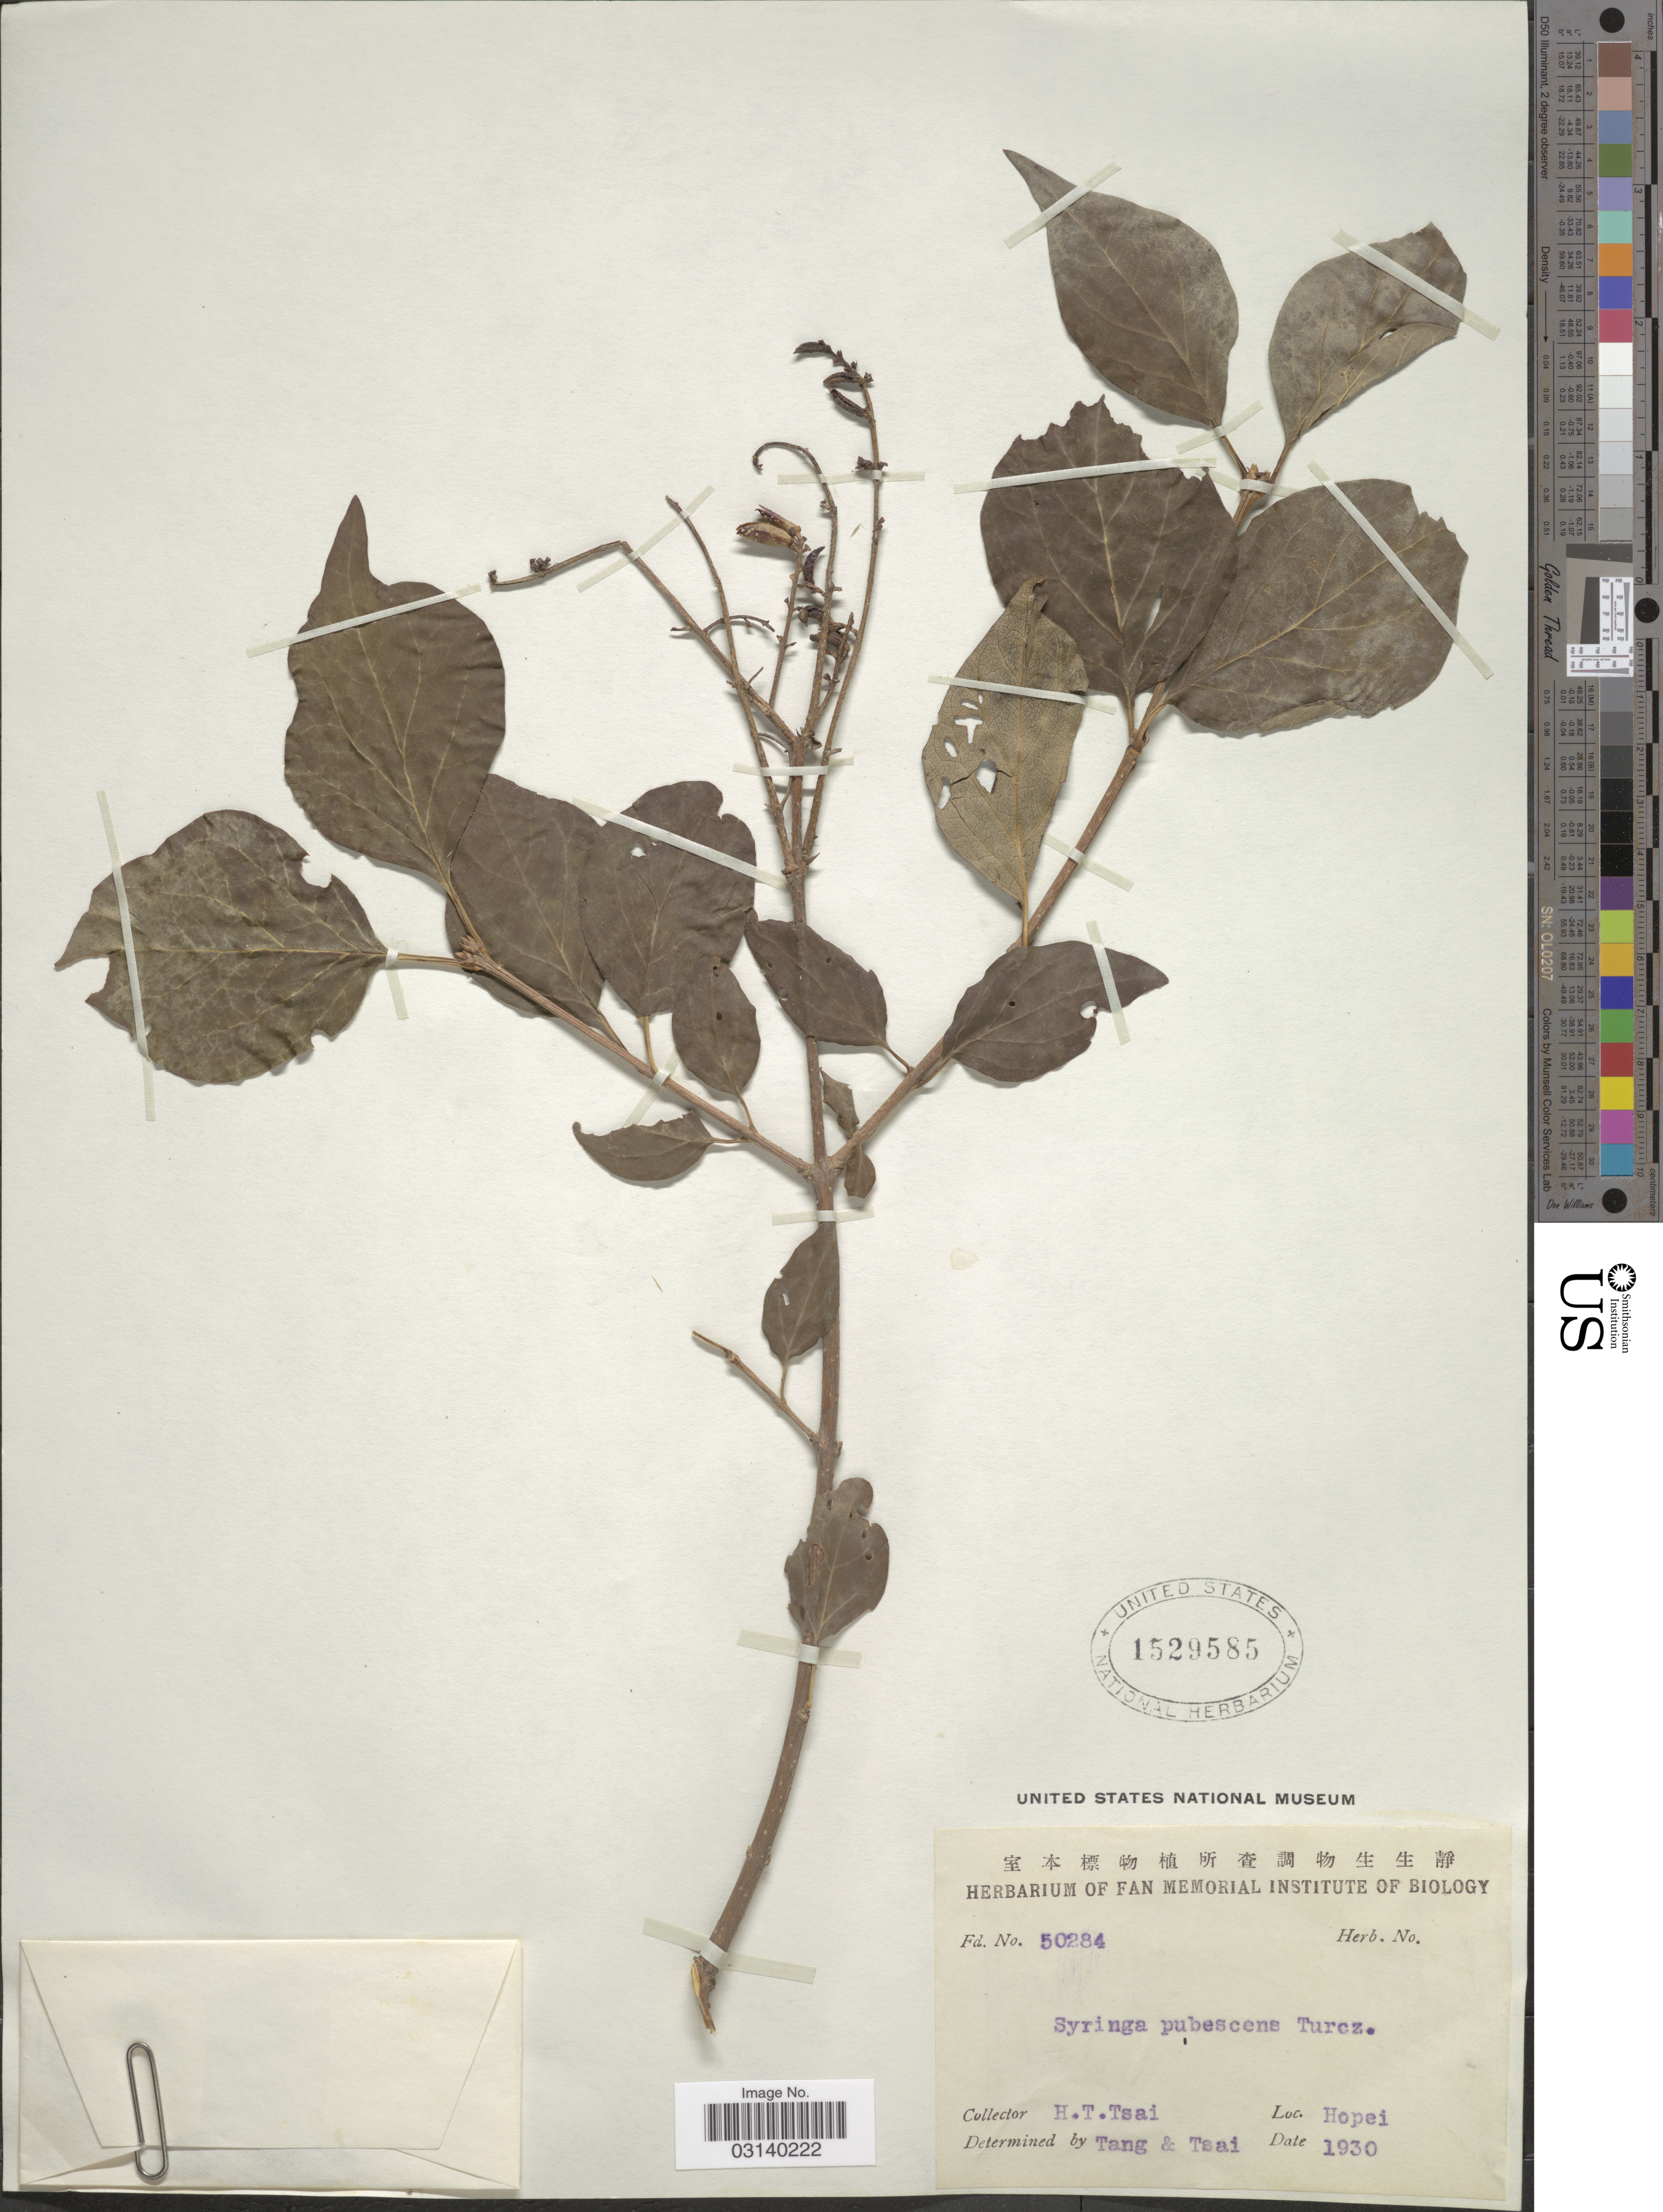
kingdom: Plantae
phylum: Tracheophyta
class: Magnoliopsida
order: Lamiales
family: Oleaceae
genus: Syringa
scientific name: Syringa pubescens subsp. pubescens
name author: Turcz.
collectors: H. Tsai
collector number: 50284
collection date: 1930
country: China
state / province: Hebei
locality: Hopei.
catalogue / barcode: US 1529585